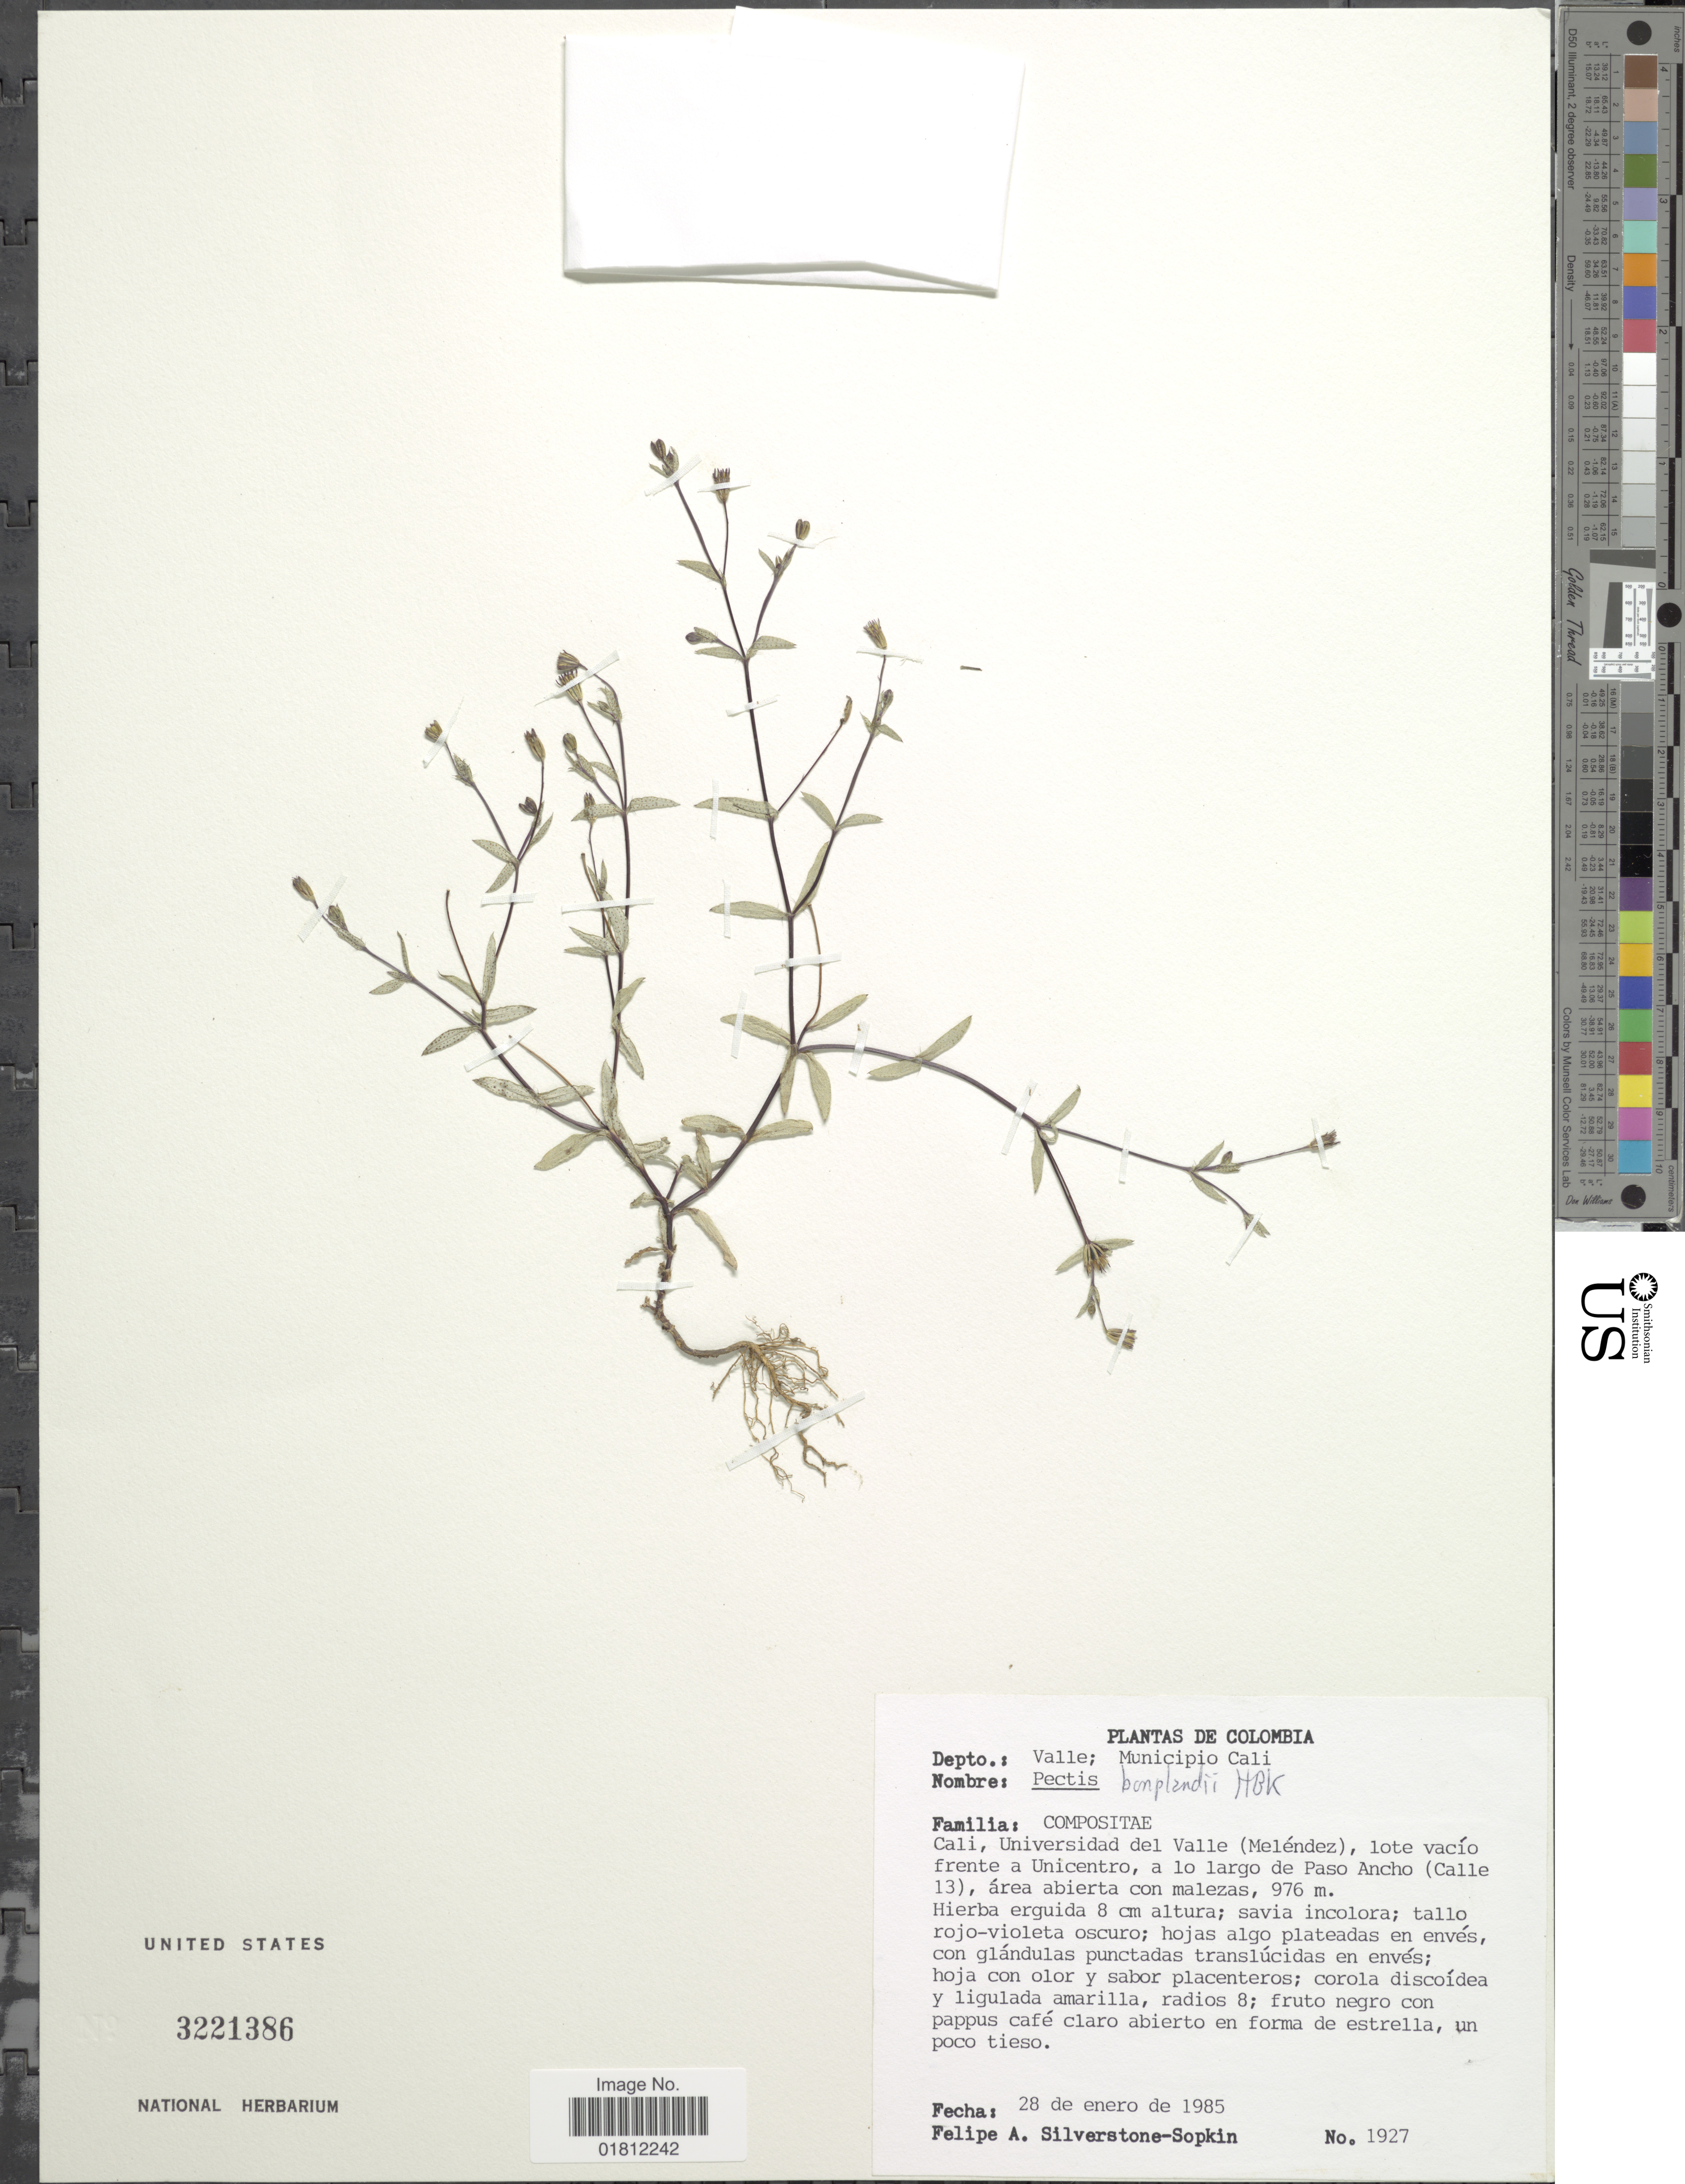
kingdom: Plantae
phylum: Tracheophyta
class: Magnoliopsida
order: Asterales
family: Asteraceae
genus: Pectis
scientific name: Pectis bonplandiana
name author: Kunth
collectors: P. A. Silverstone-Sopkin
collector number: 1927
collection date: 1985-01-28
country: Colombia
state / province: Valle del Cauca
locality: Depto.: Valle; Municipio Cali. Cali, Universidad del Valle (Melendez), lote vacio frente a Unicentro , a lo largo paso Ancho (Calle 13).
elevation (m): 976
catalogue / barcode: US 3221386